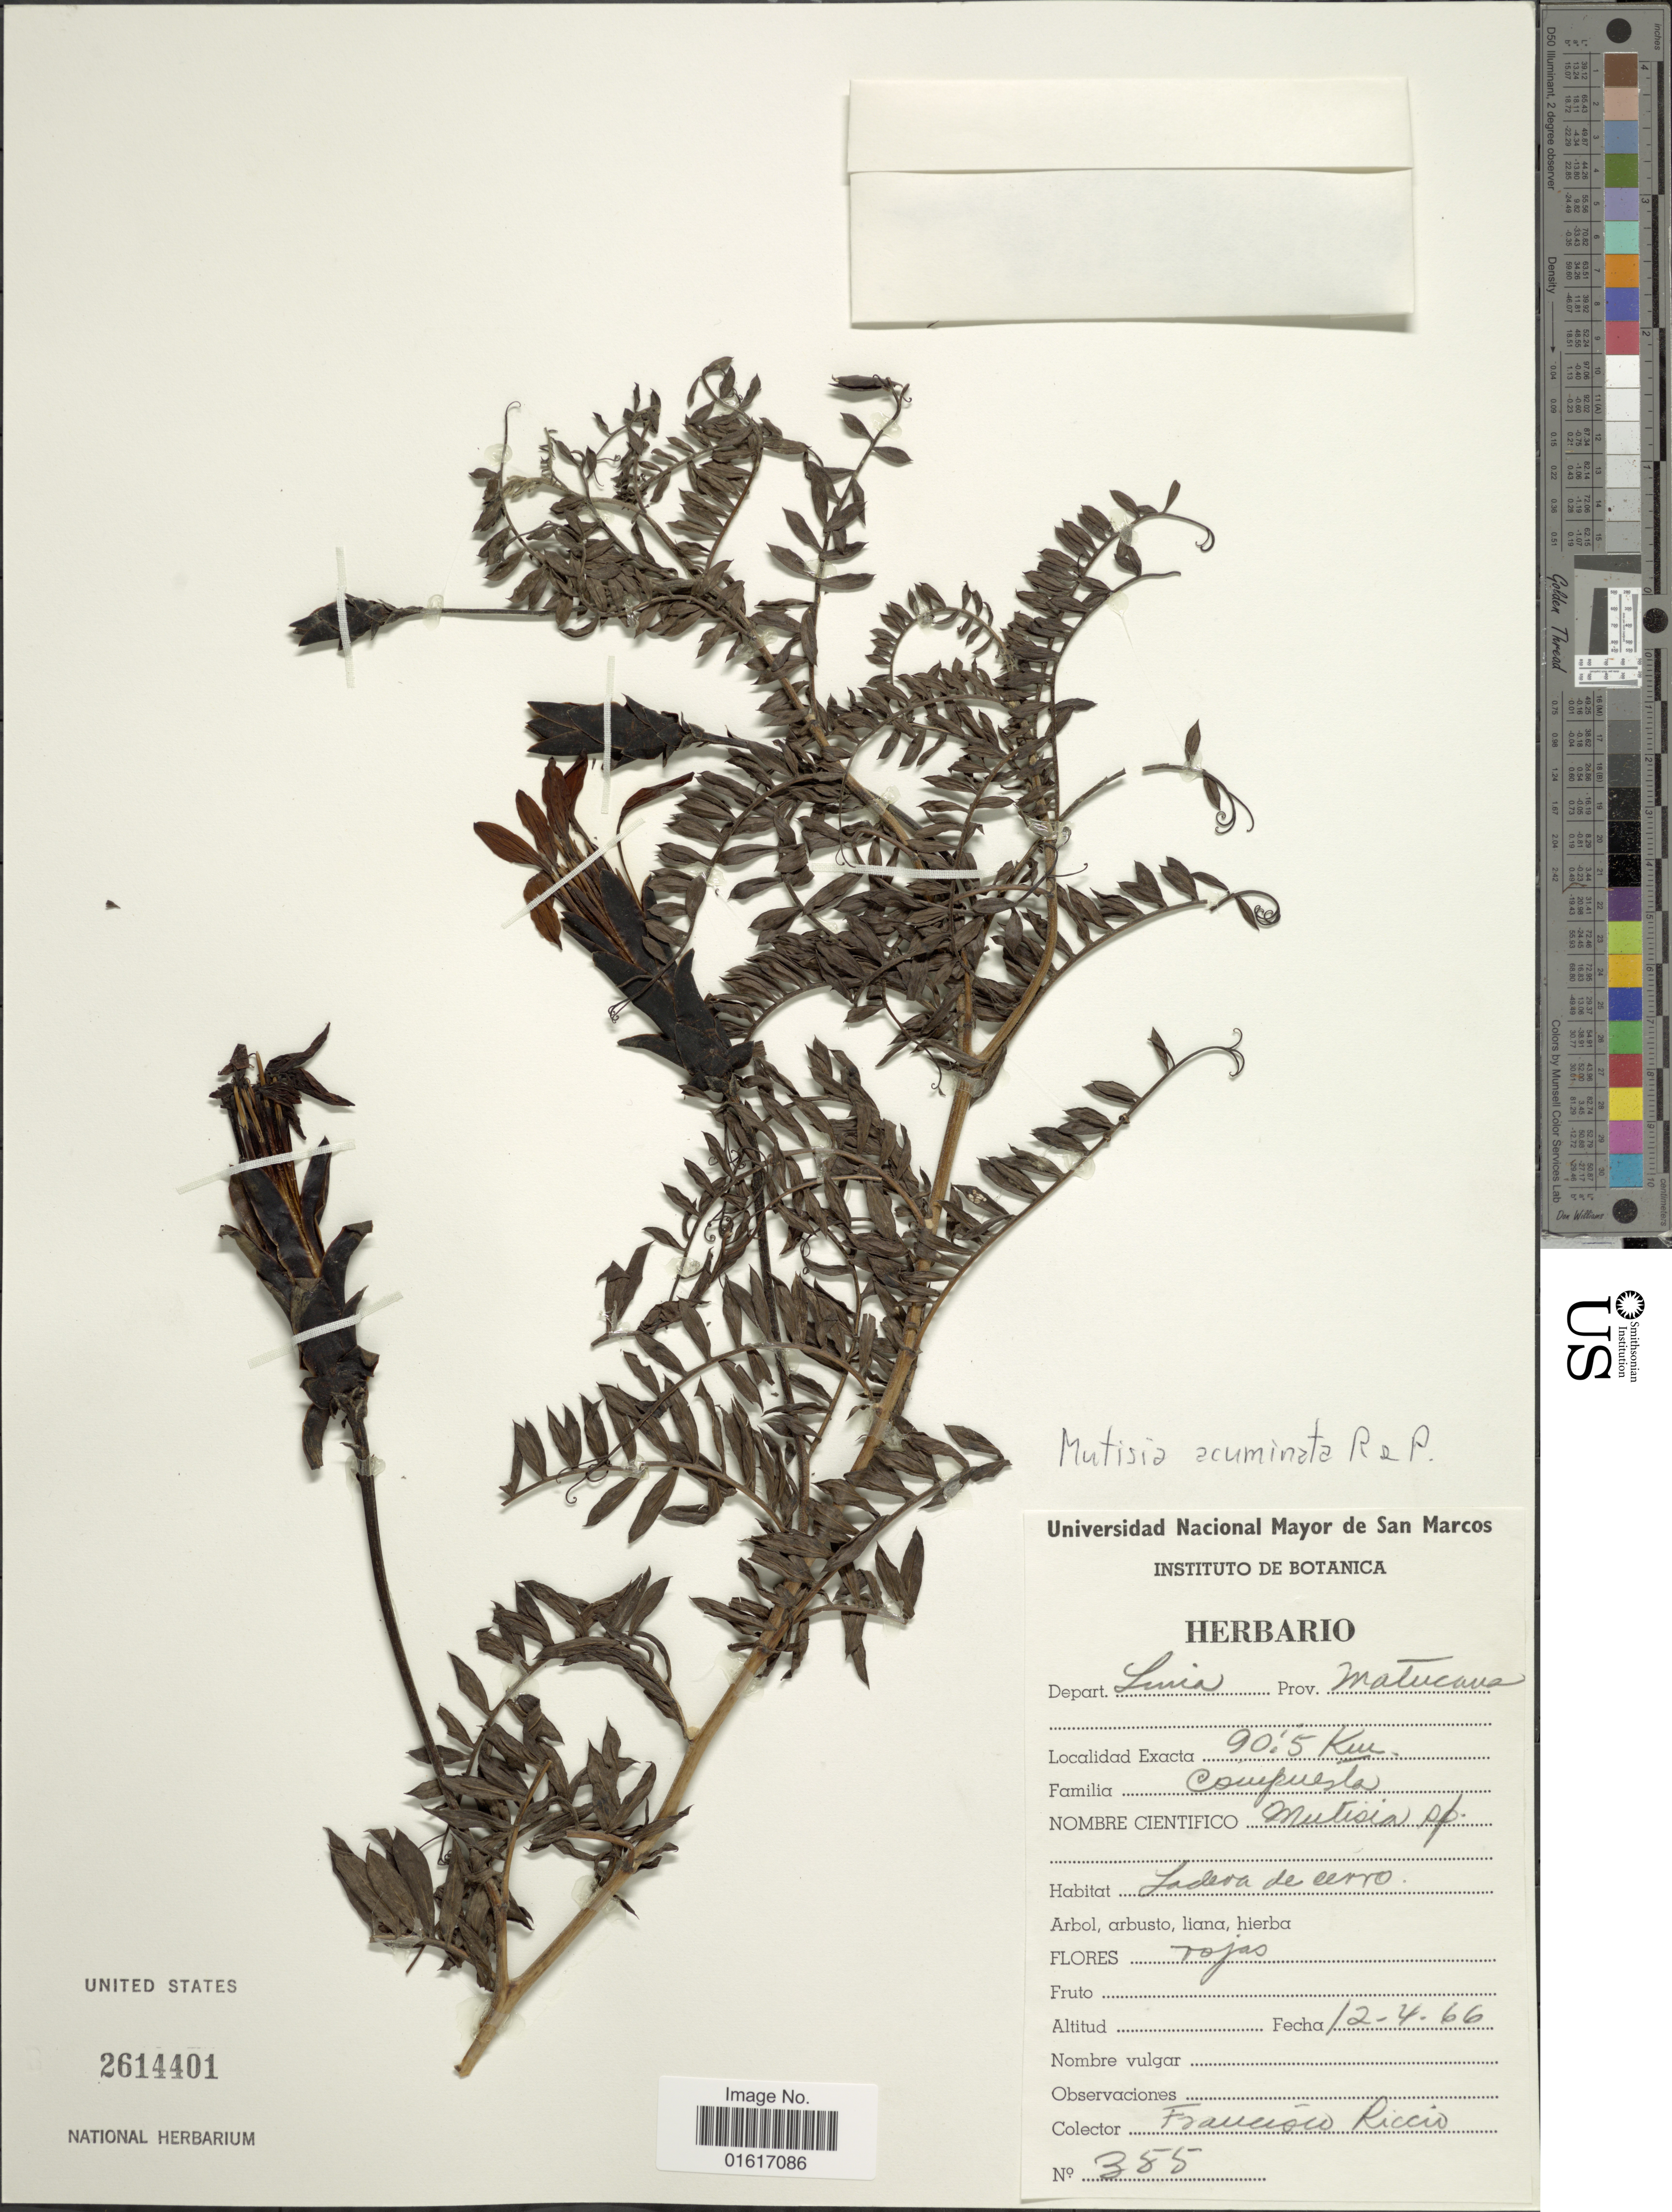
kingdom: Plantae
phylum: Tracheophyta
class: Magnoliopsida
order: Asterales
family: Asteraceae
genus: Mutisia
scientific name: Mutisia acuminata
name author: Ruiz & Pav.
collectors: F. Riccio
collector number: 355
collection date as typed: Transcribed d/m/y: 12/4/66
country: Peru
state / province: Lima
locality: Prov. Matucana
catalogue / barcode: US 2614401